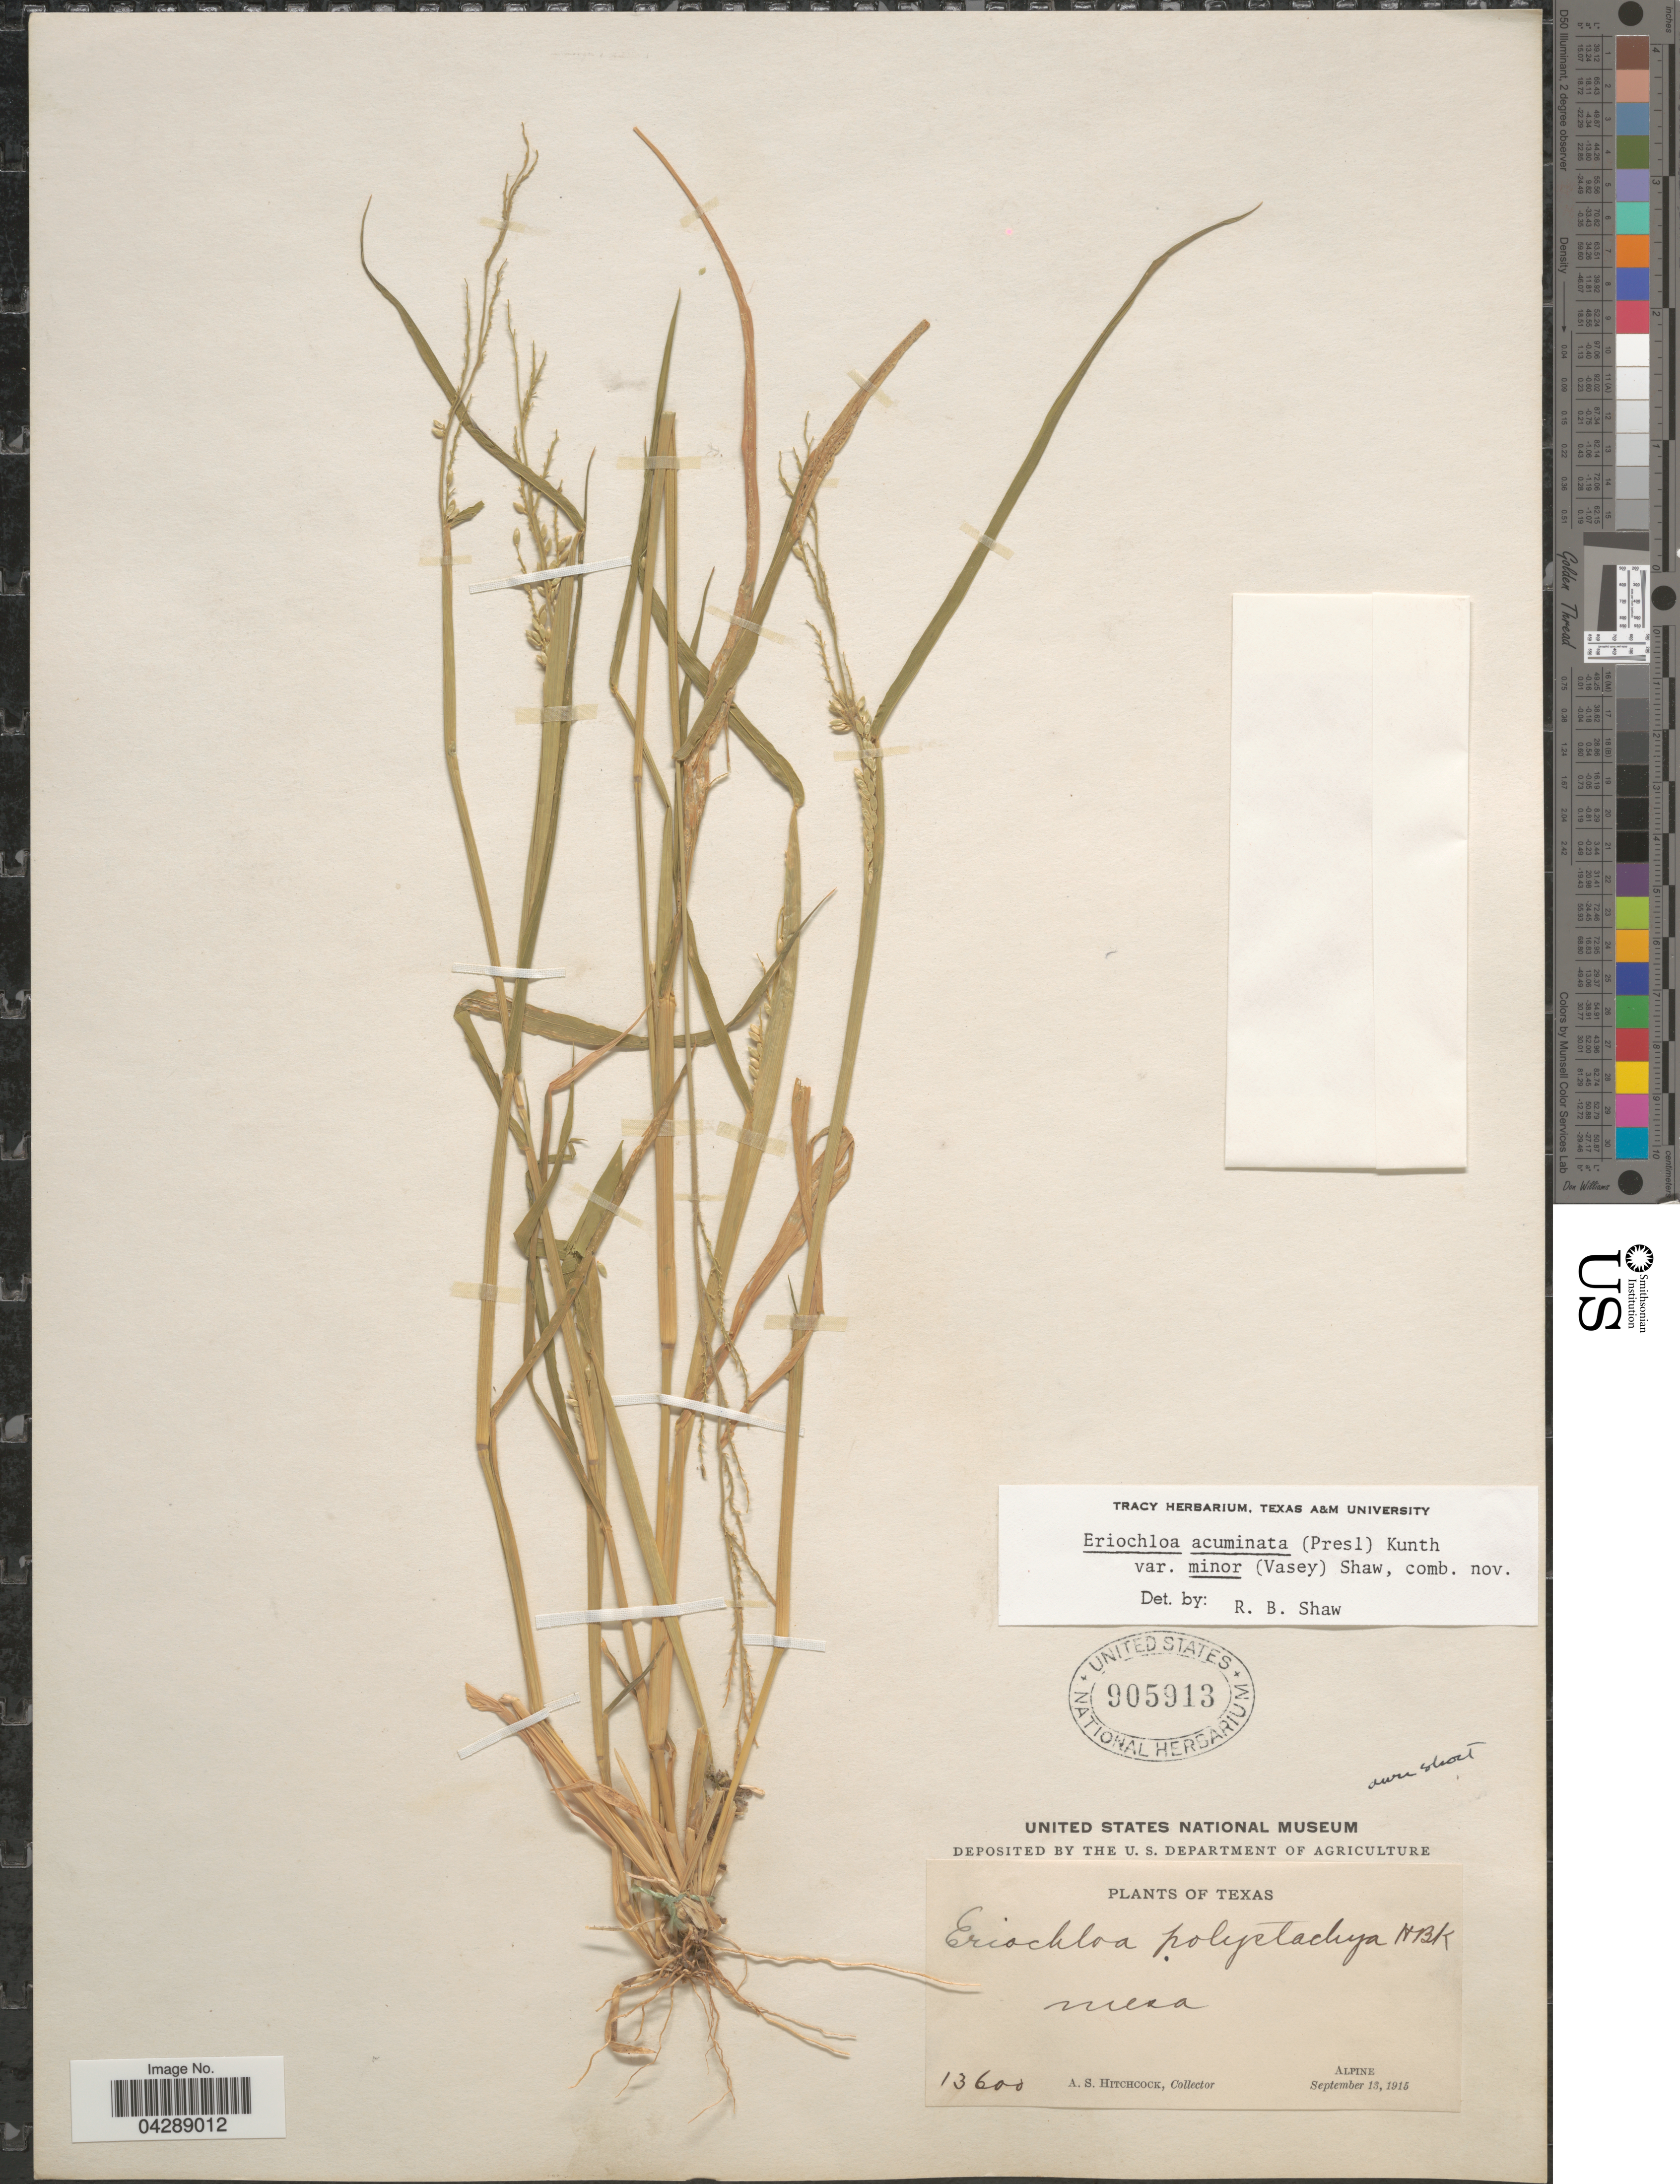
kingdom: Plantae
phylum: Tracheophyta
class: Liliopsida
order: Poales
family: Poaceae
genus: Eriochloa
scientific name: Eriochloa acuminata var. minor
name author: (Vasey) R.B. Shaw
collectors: A. S. Hitchcock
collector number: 13600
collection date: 1915-09-13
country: United States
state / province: Texas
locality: Alpine.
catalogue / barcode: US 905913